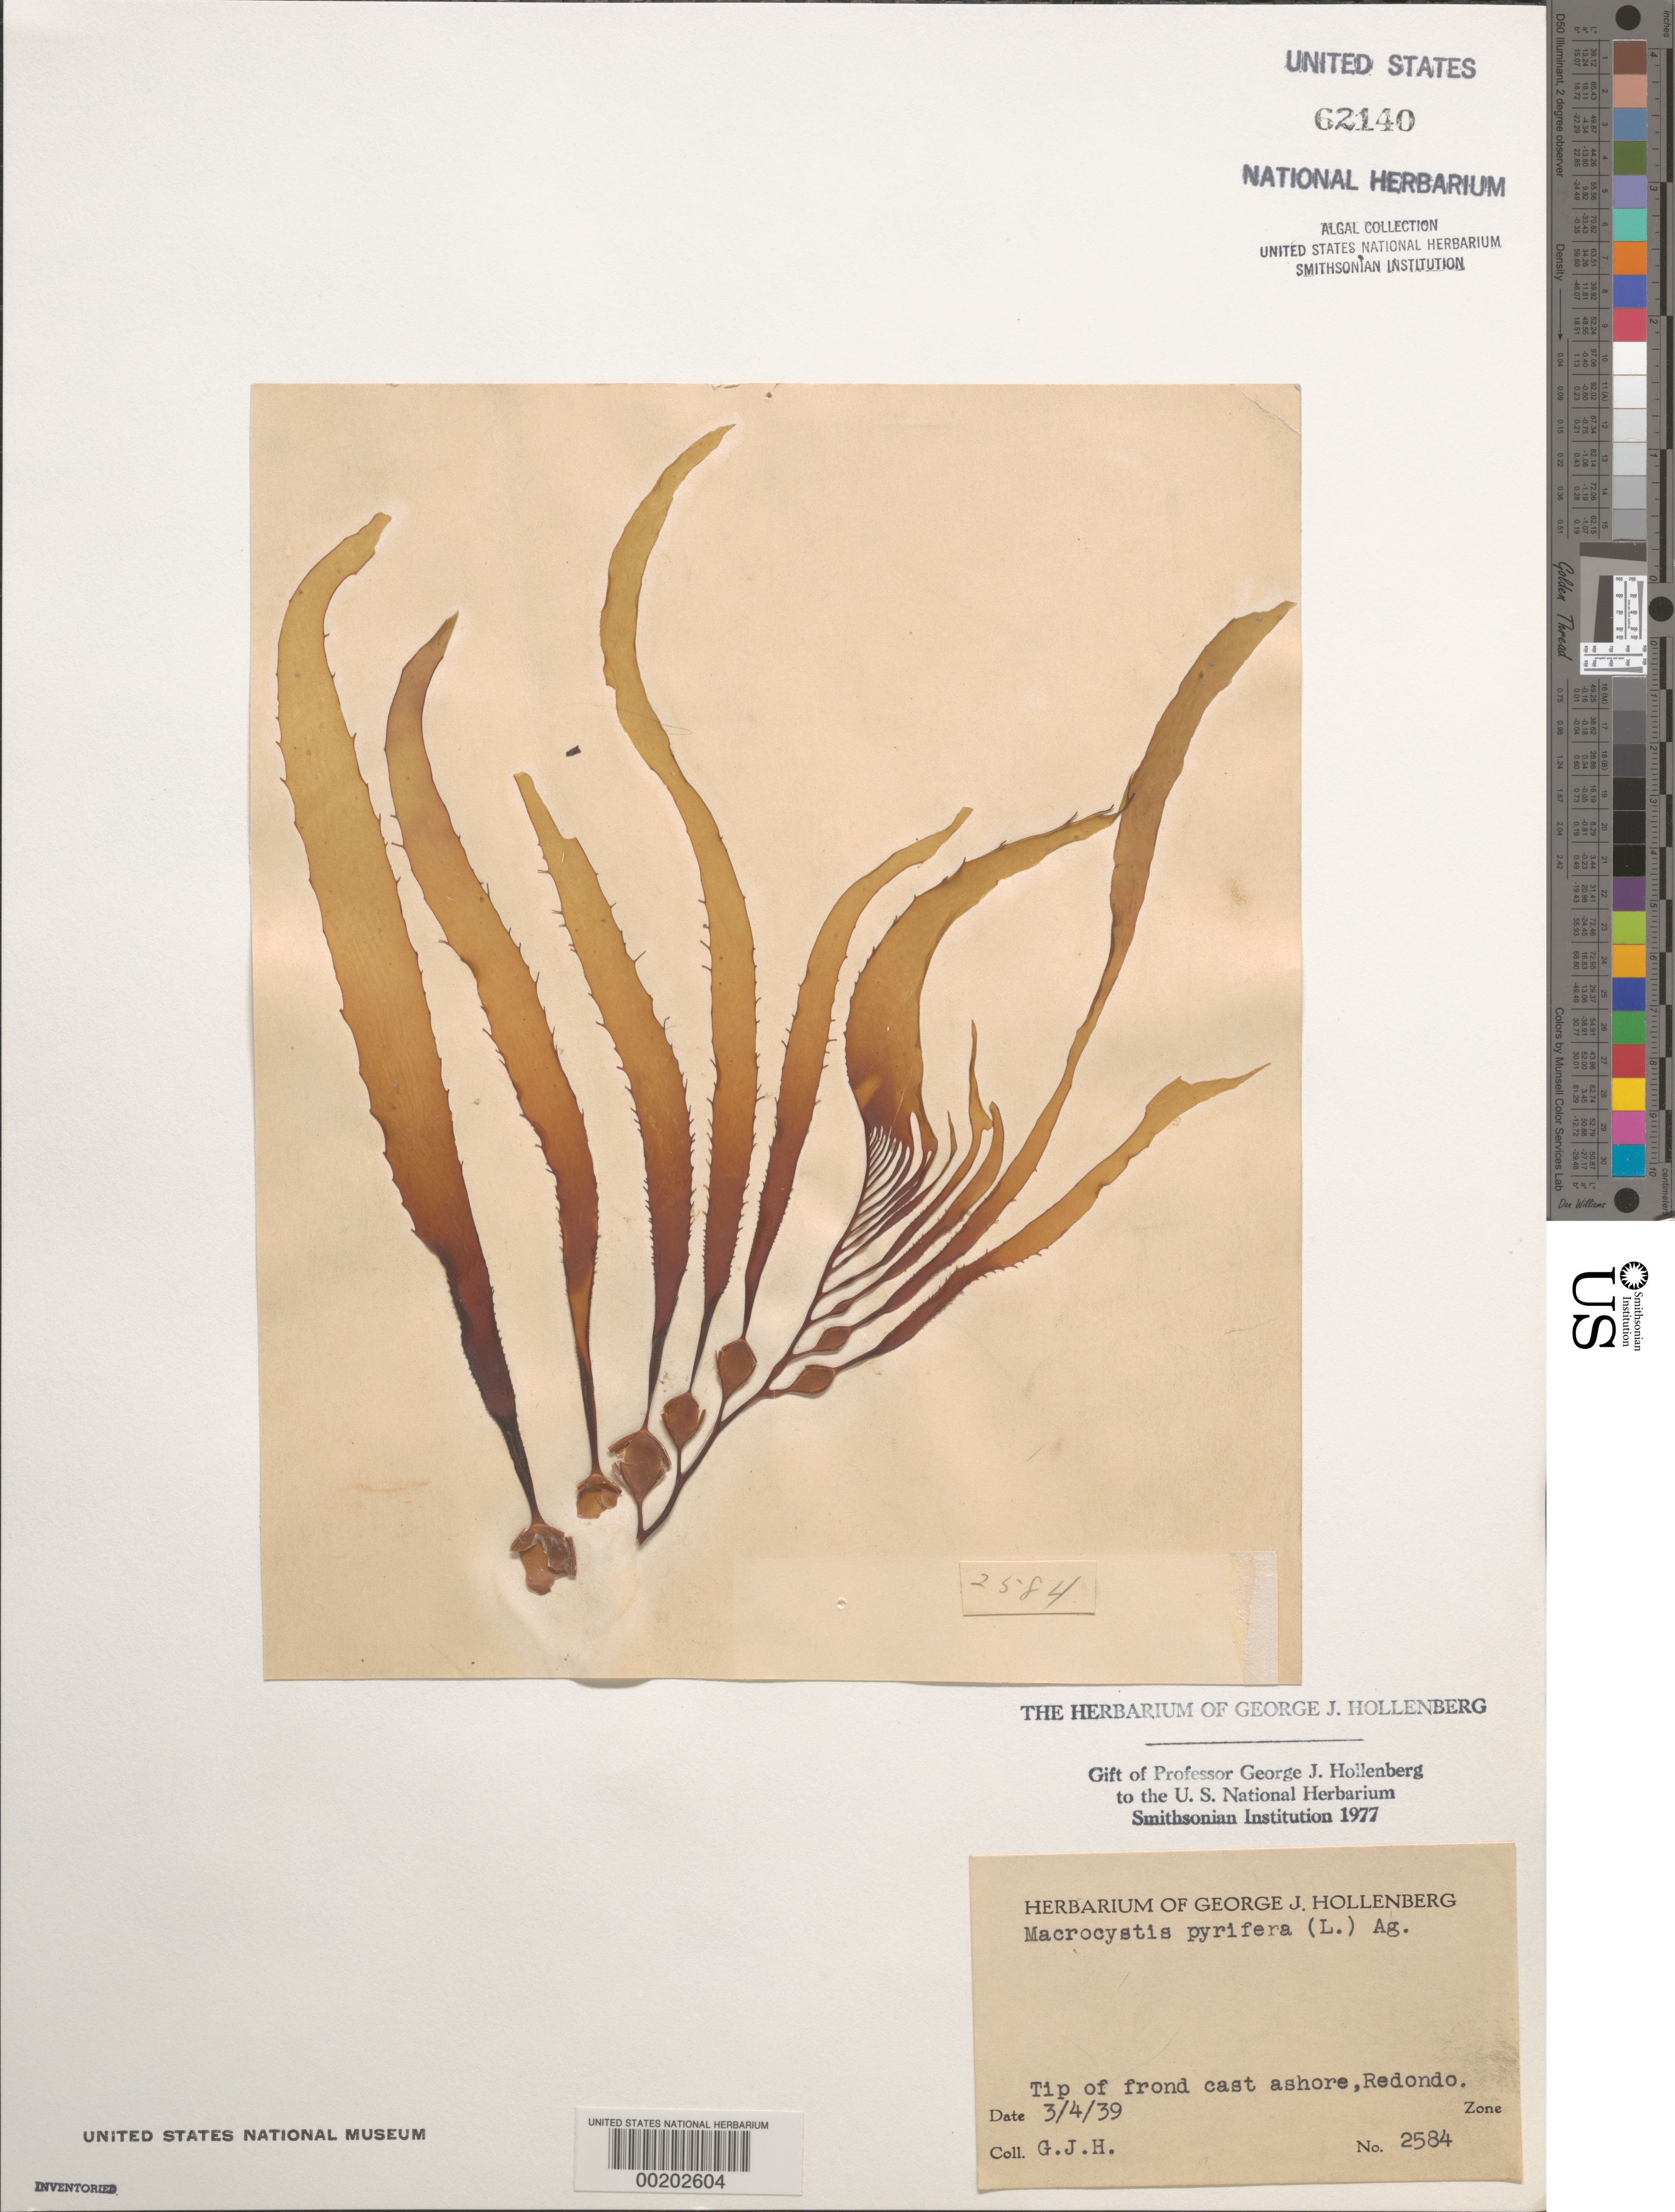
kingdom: Chromista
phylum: Ochrophyta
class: Phaeophyceae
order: Laminariales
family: Laminariaceae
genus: Macrocystis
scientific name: Macrocystis pyrifera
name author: (L.) C. Agardh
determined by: Hollenberg, George J.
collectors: G. Hollenberg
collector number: GJH 2584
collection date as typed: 04 Mar 1939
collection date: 1939-03-04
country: United States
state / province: California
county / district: Los Angeles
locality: Redondo Beach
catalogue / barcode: US 62140